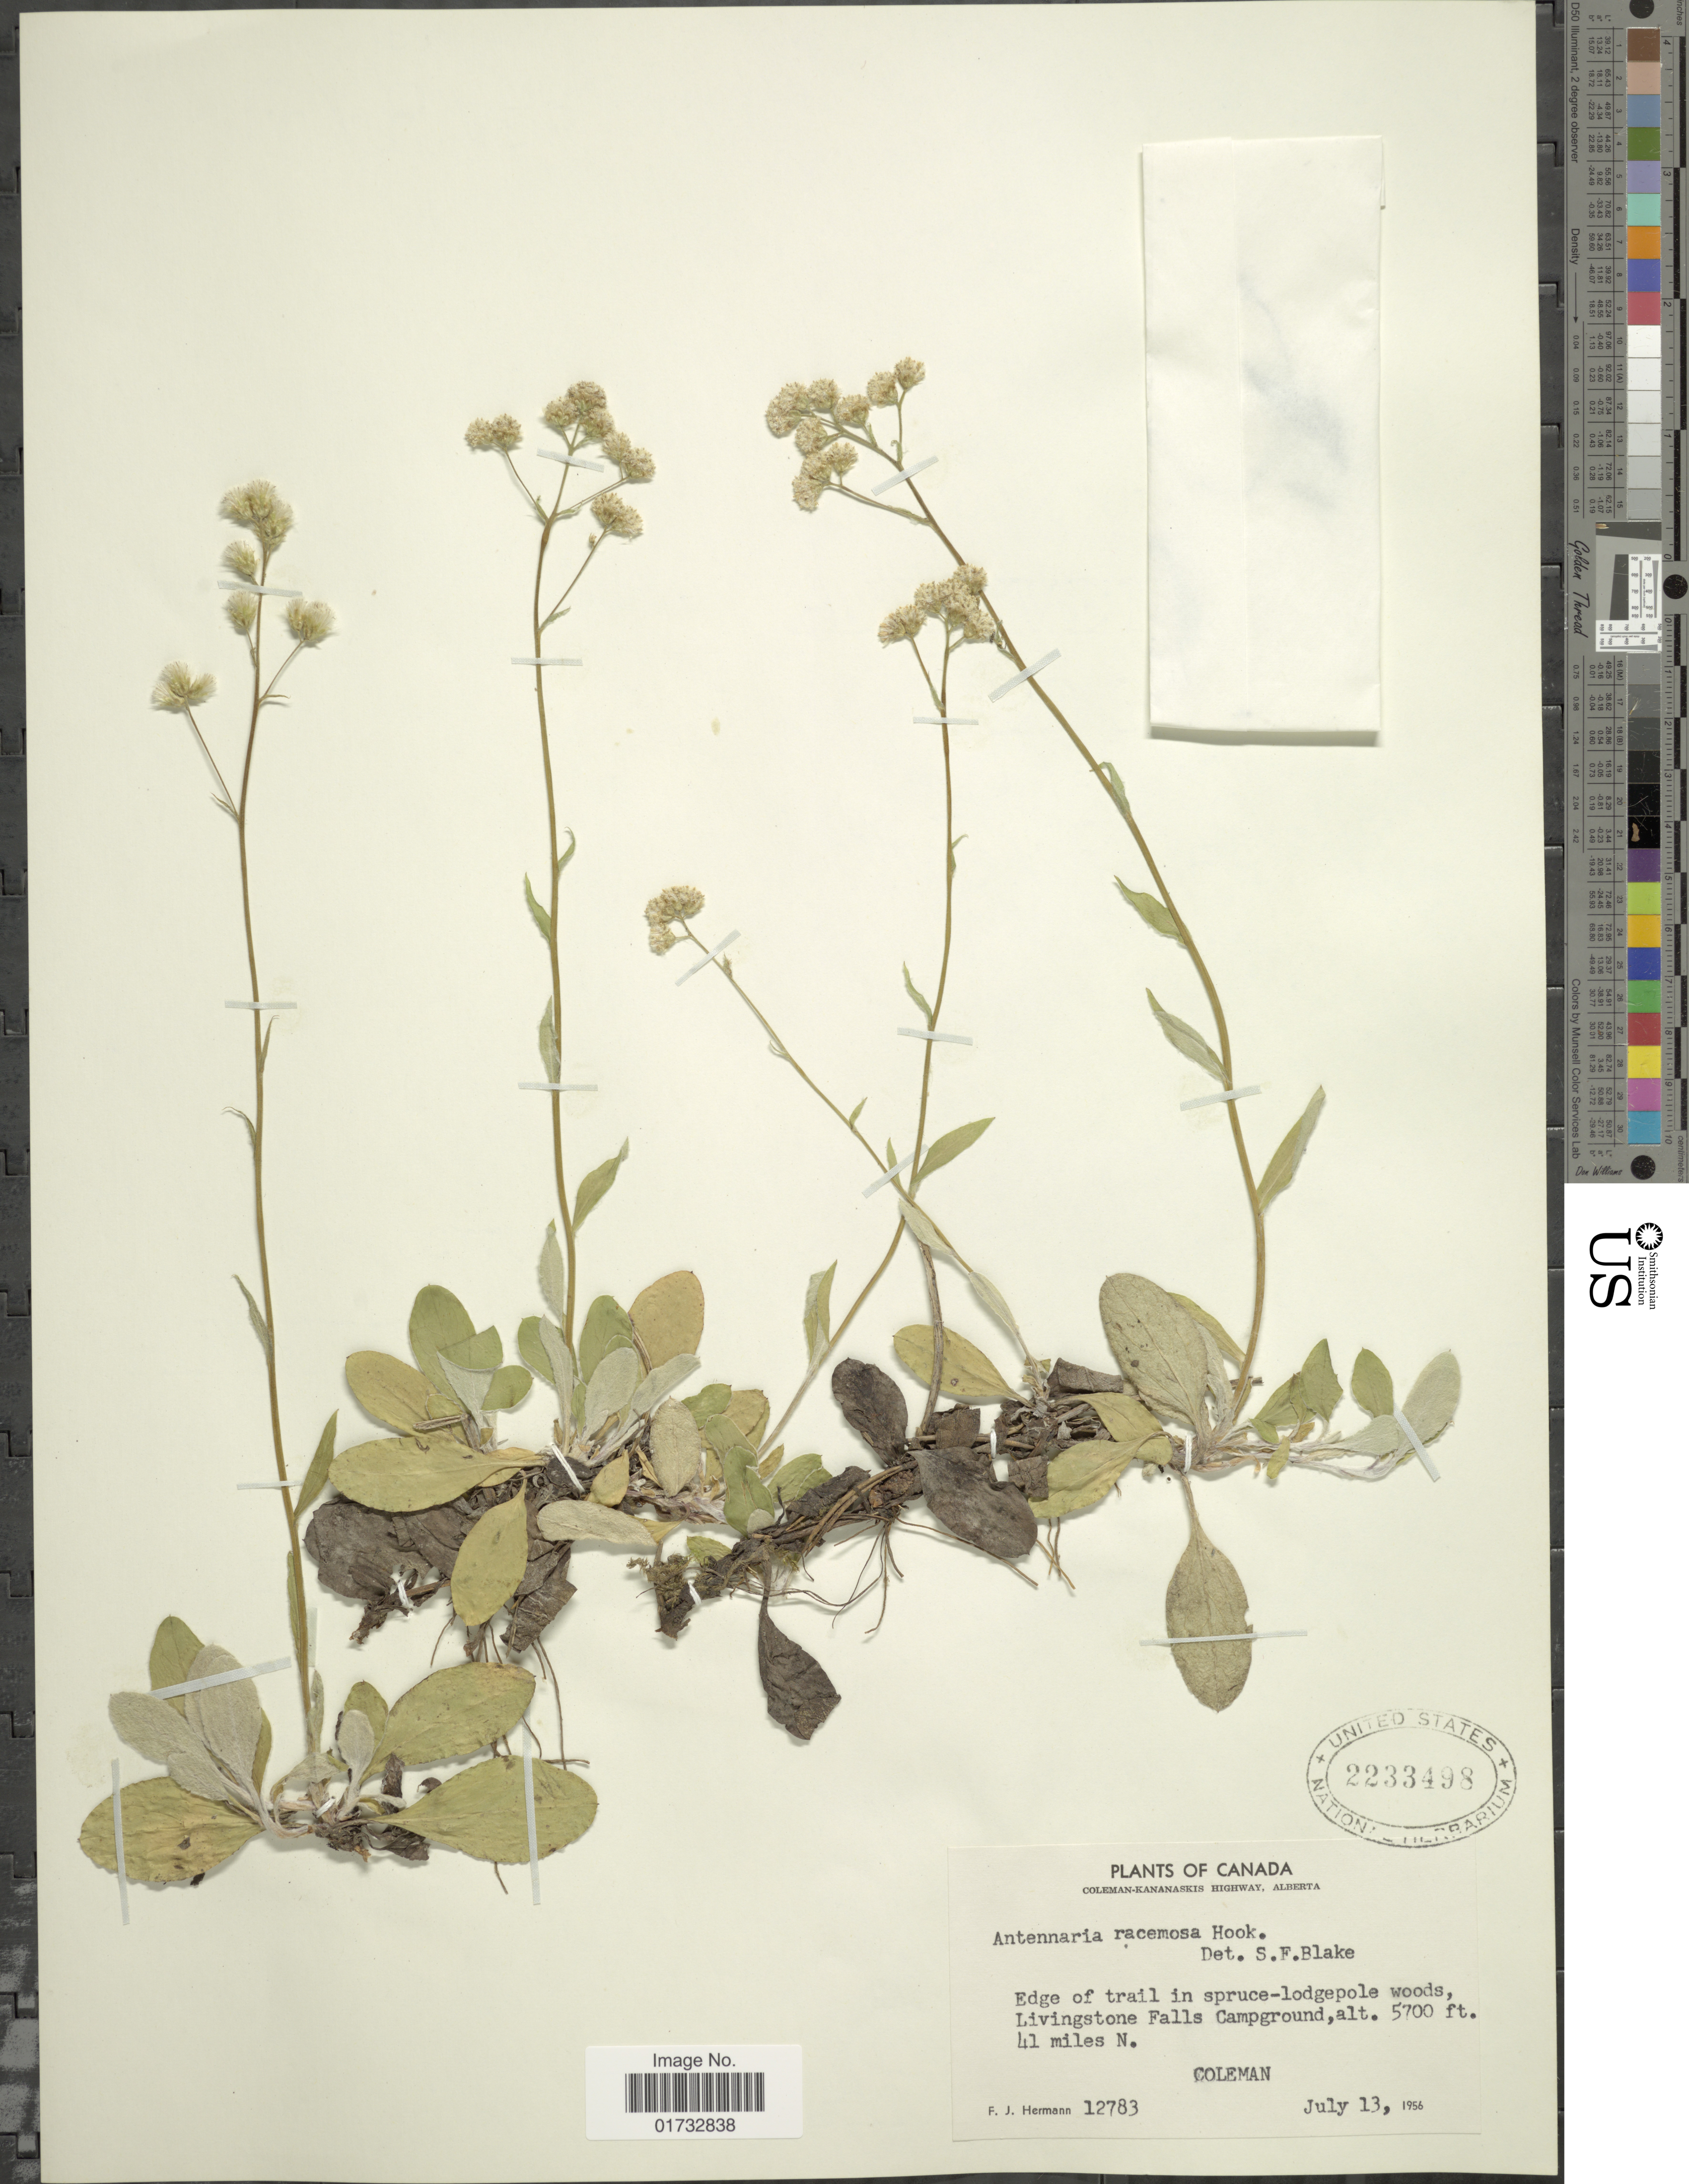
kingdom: Plantae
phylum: Tracheophyta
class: Magnoliopsida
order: Asterales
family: Asteraceae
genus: Antennaria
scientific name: Antennaria racemosa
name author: Hook.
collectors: F. J. Hermann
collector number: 12783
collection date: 1956-07-13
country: Canada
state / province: Alberta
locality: Coleman-Kananaskis Highway. Livingstone Falls Campground, 41 miles N. Coleman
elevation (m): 1737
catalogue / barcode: US 2233498